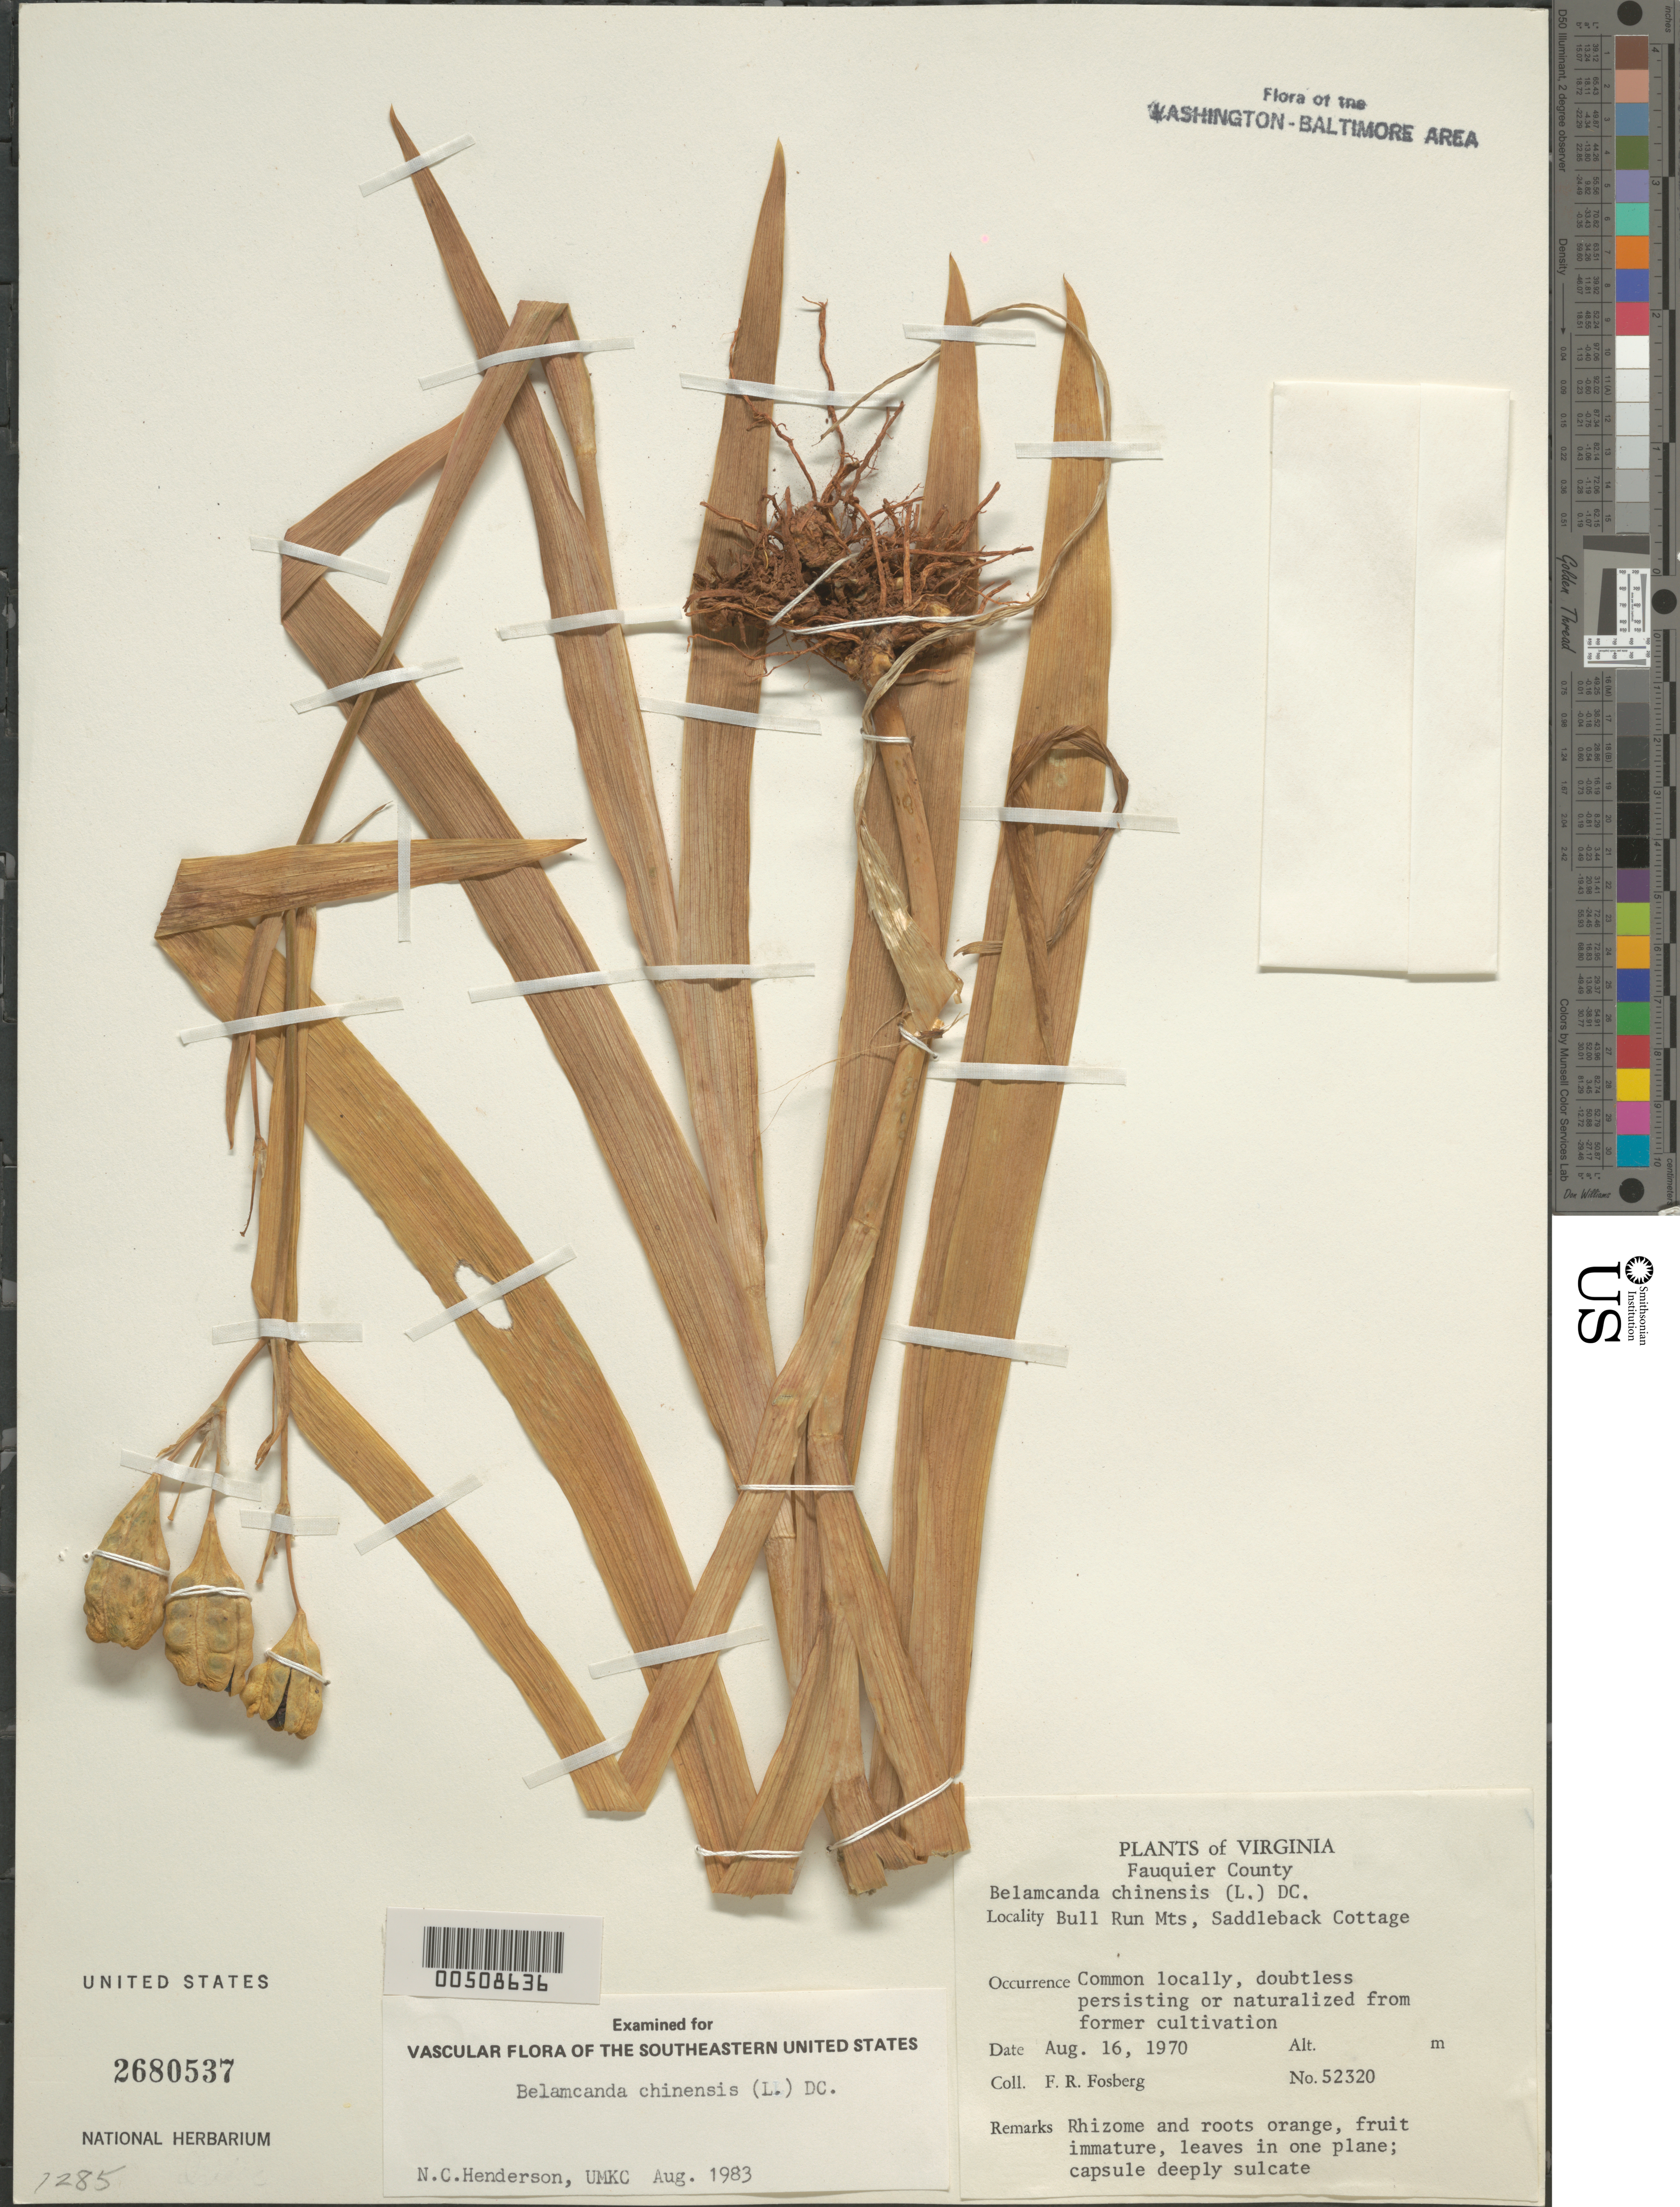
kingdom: Plantae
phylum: Tracheophyta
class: Liliopsida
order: Asparagales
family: Iridaceae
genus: Iris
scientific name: Iris domestica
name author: (L.) Goldblatt & Mabb.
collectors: F. R. Fosberg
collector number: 52320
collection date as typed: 16 Aug 1970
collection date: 1970-08-16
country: United States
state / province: Virginia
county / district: Fauquier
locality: Bull Run Mts, Saddleback Cottage Bull Run Mts.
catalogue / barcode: US 2680537